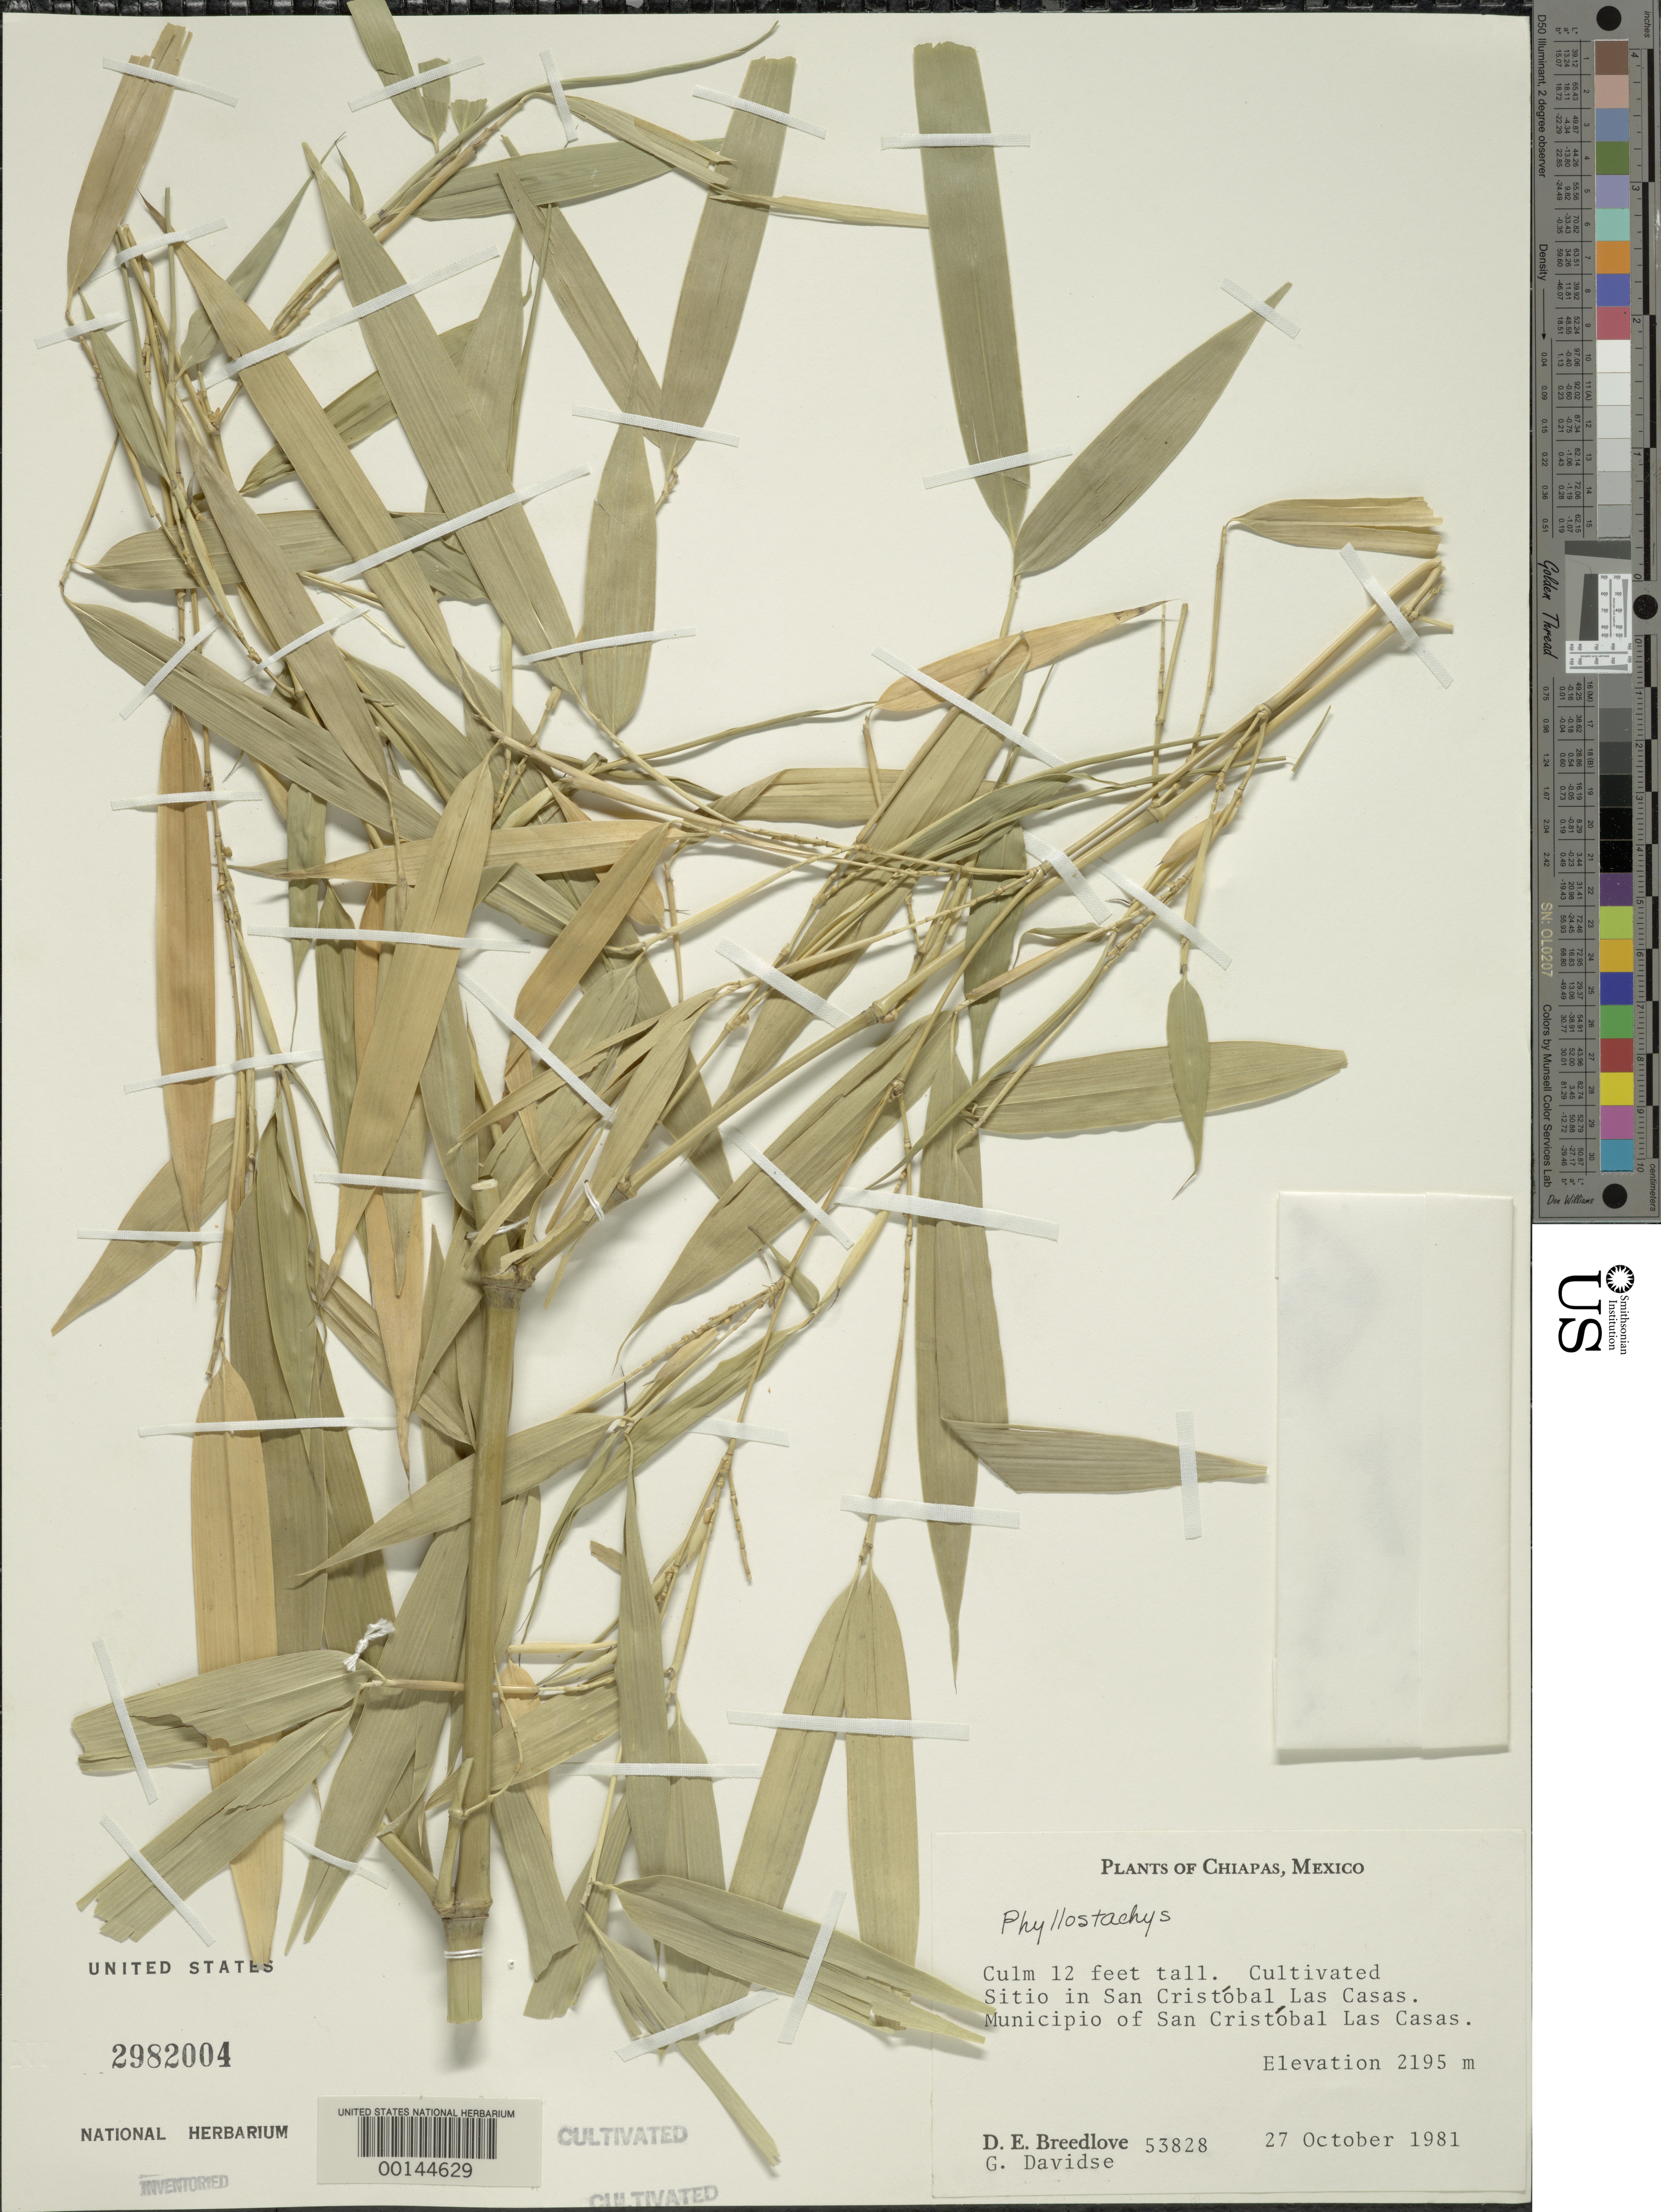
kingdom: Plantae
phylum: Tracheophyta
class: Liliopsida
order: Poales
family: Poaceae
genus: Phyllostachys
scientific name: Phyllostachys sp.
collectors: D. E. Breedlove & G. Davidse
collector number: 53828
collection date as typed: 27 Oct 1981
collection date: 1981-10-27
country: Mexico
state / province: Chiapas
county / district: San Cristóbal de Las Casas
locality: Las Casas, San Cristobal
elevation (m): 2195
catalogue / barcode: US 2982004